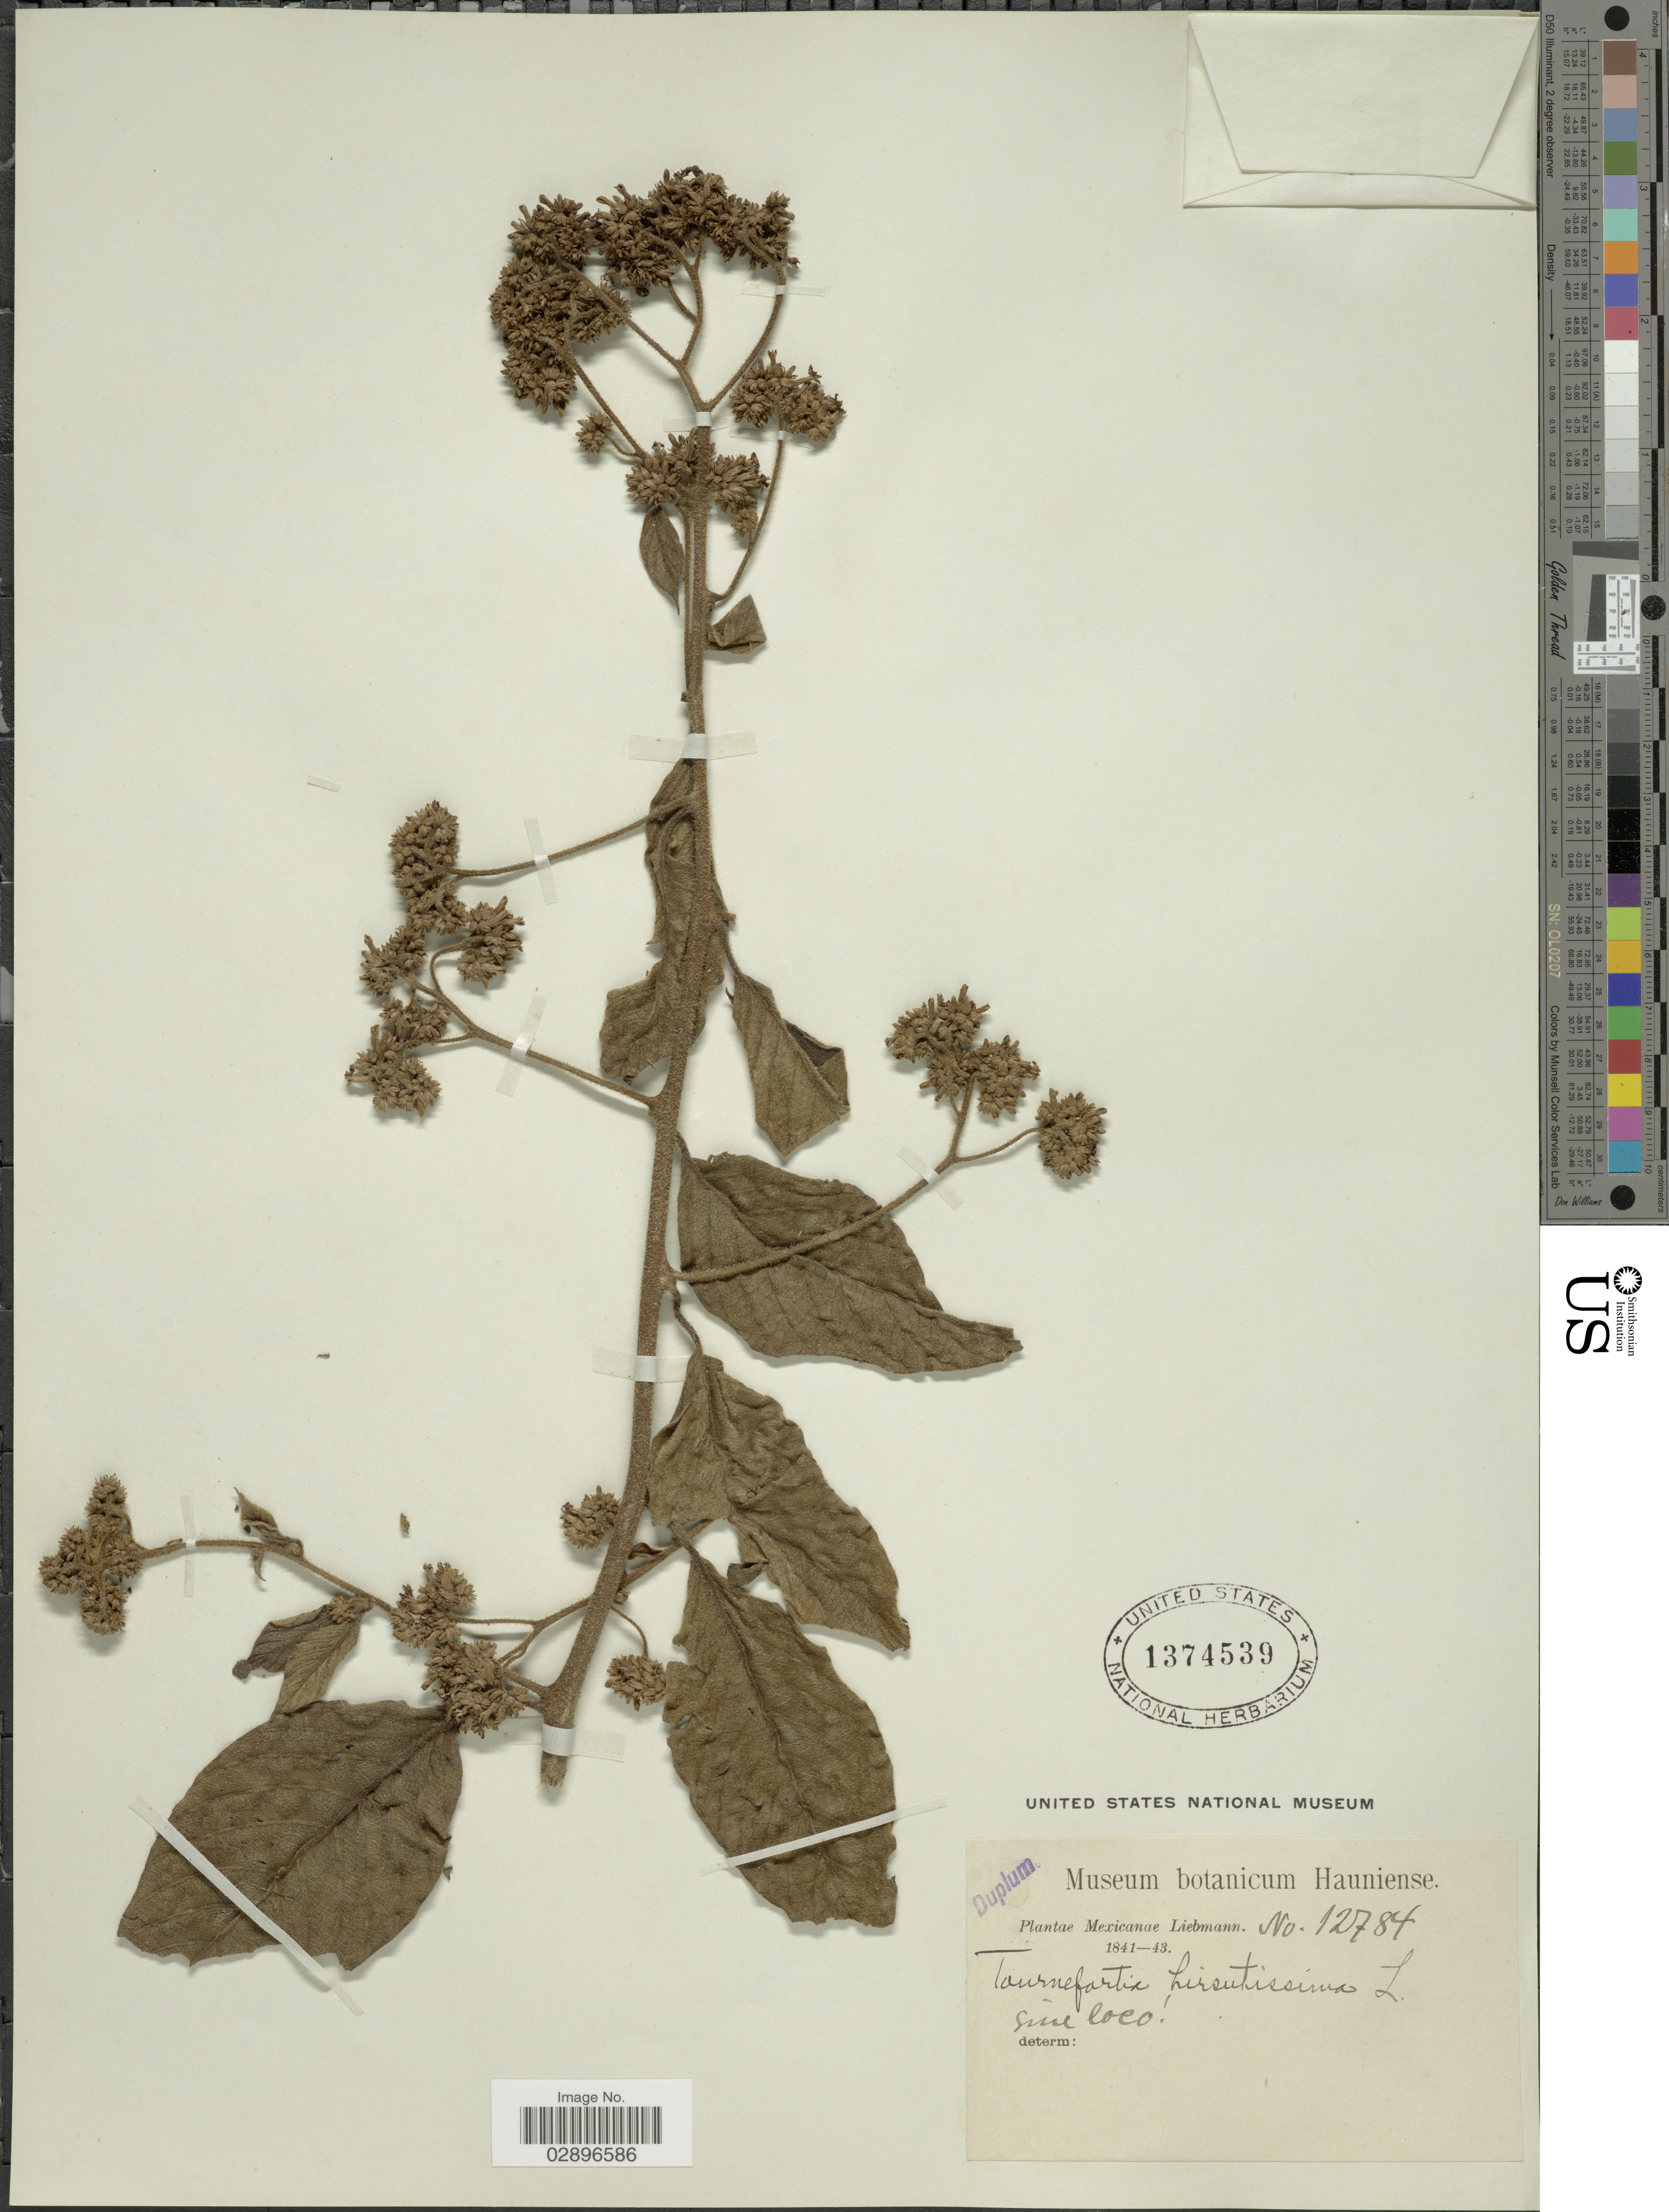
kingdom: Plantae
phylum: Tracheophyta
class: Magnoliopsida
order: Boraginales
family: Heliotropiaceae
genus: Tournefortia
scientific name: Tournefortia hirsutissima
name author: L.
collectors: Liebmann, --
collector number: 12784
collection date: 1841/1843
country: Mexico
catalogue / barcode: US 1374539